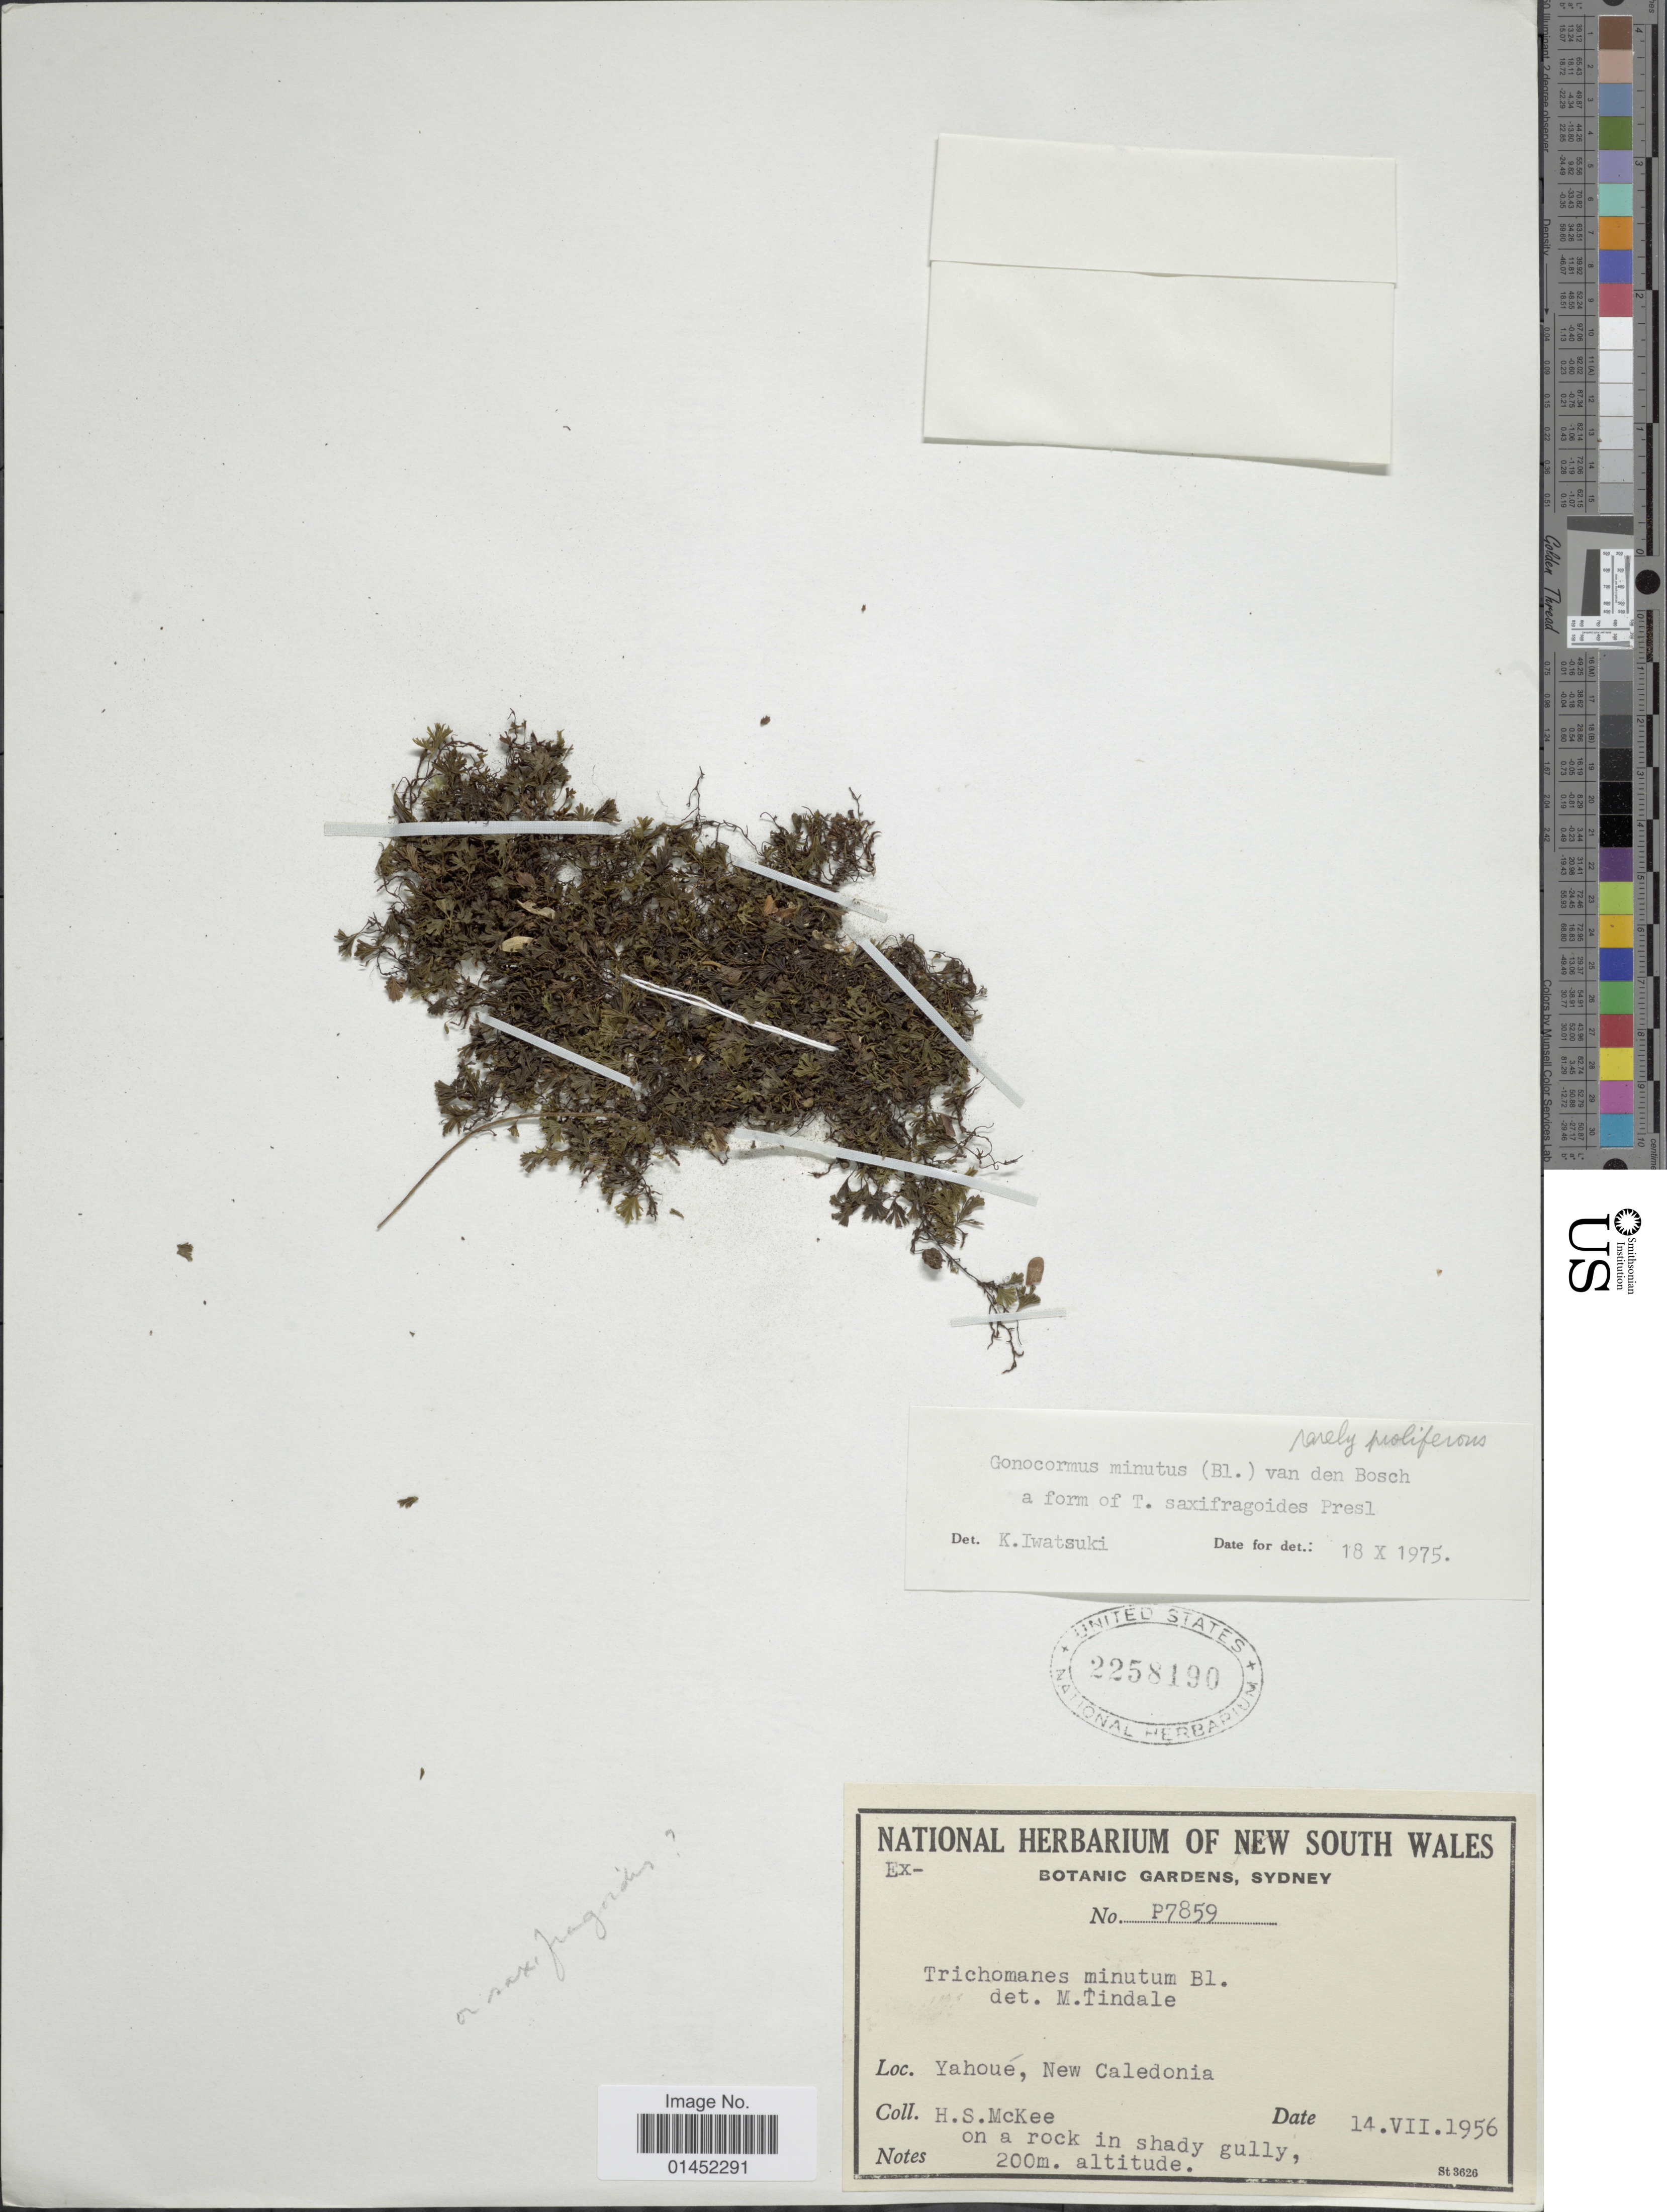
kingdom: Plantae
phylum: Tracheophyta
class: Polypodiopsida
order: Hymenophyllales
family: Hymenophyllaceae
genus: Crepidomanes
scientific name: Crepidomanes minutum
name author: (Blume) K. Iwats.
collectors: H. S. McKee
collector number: P7859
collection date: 1956-07-14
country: New Caledonia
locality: Yahoué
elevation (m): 200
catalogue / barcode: US 2258190